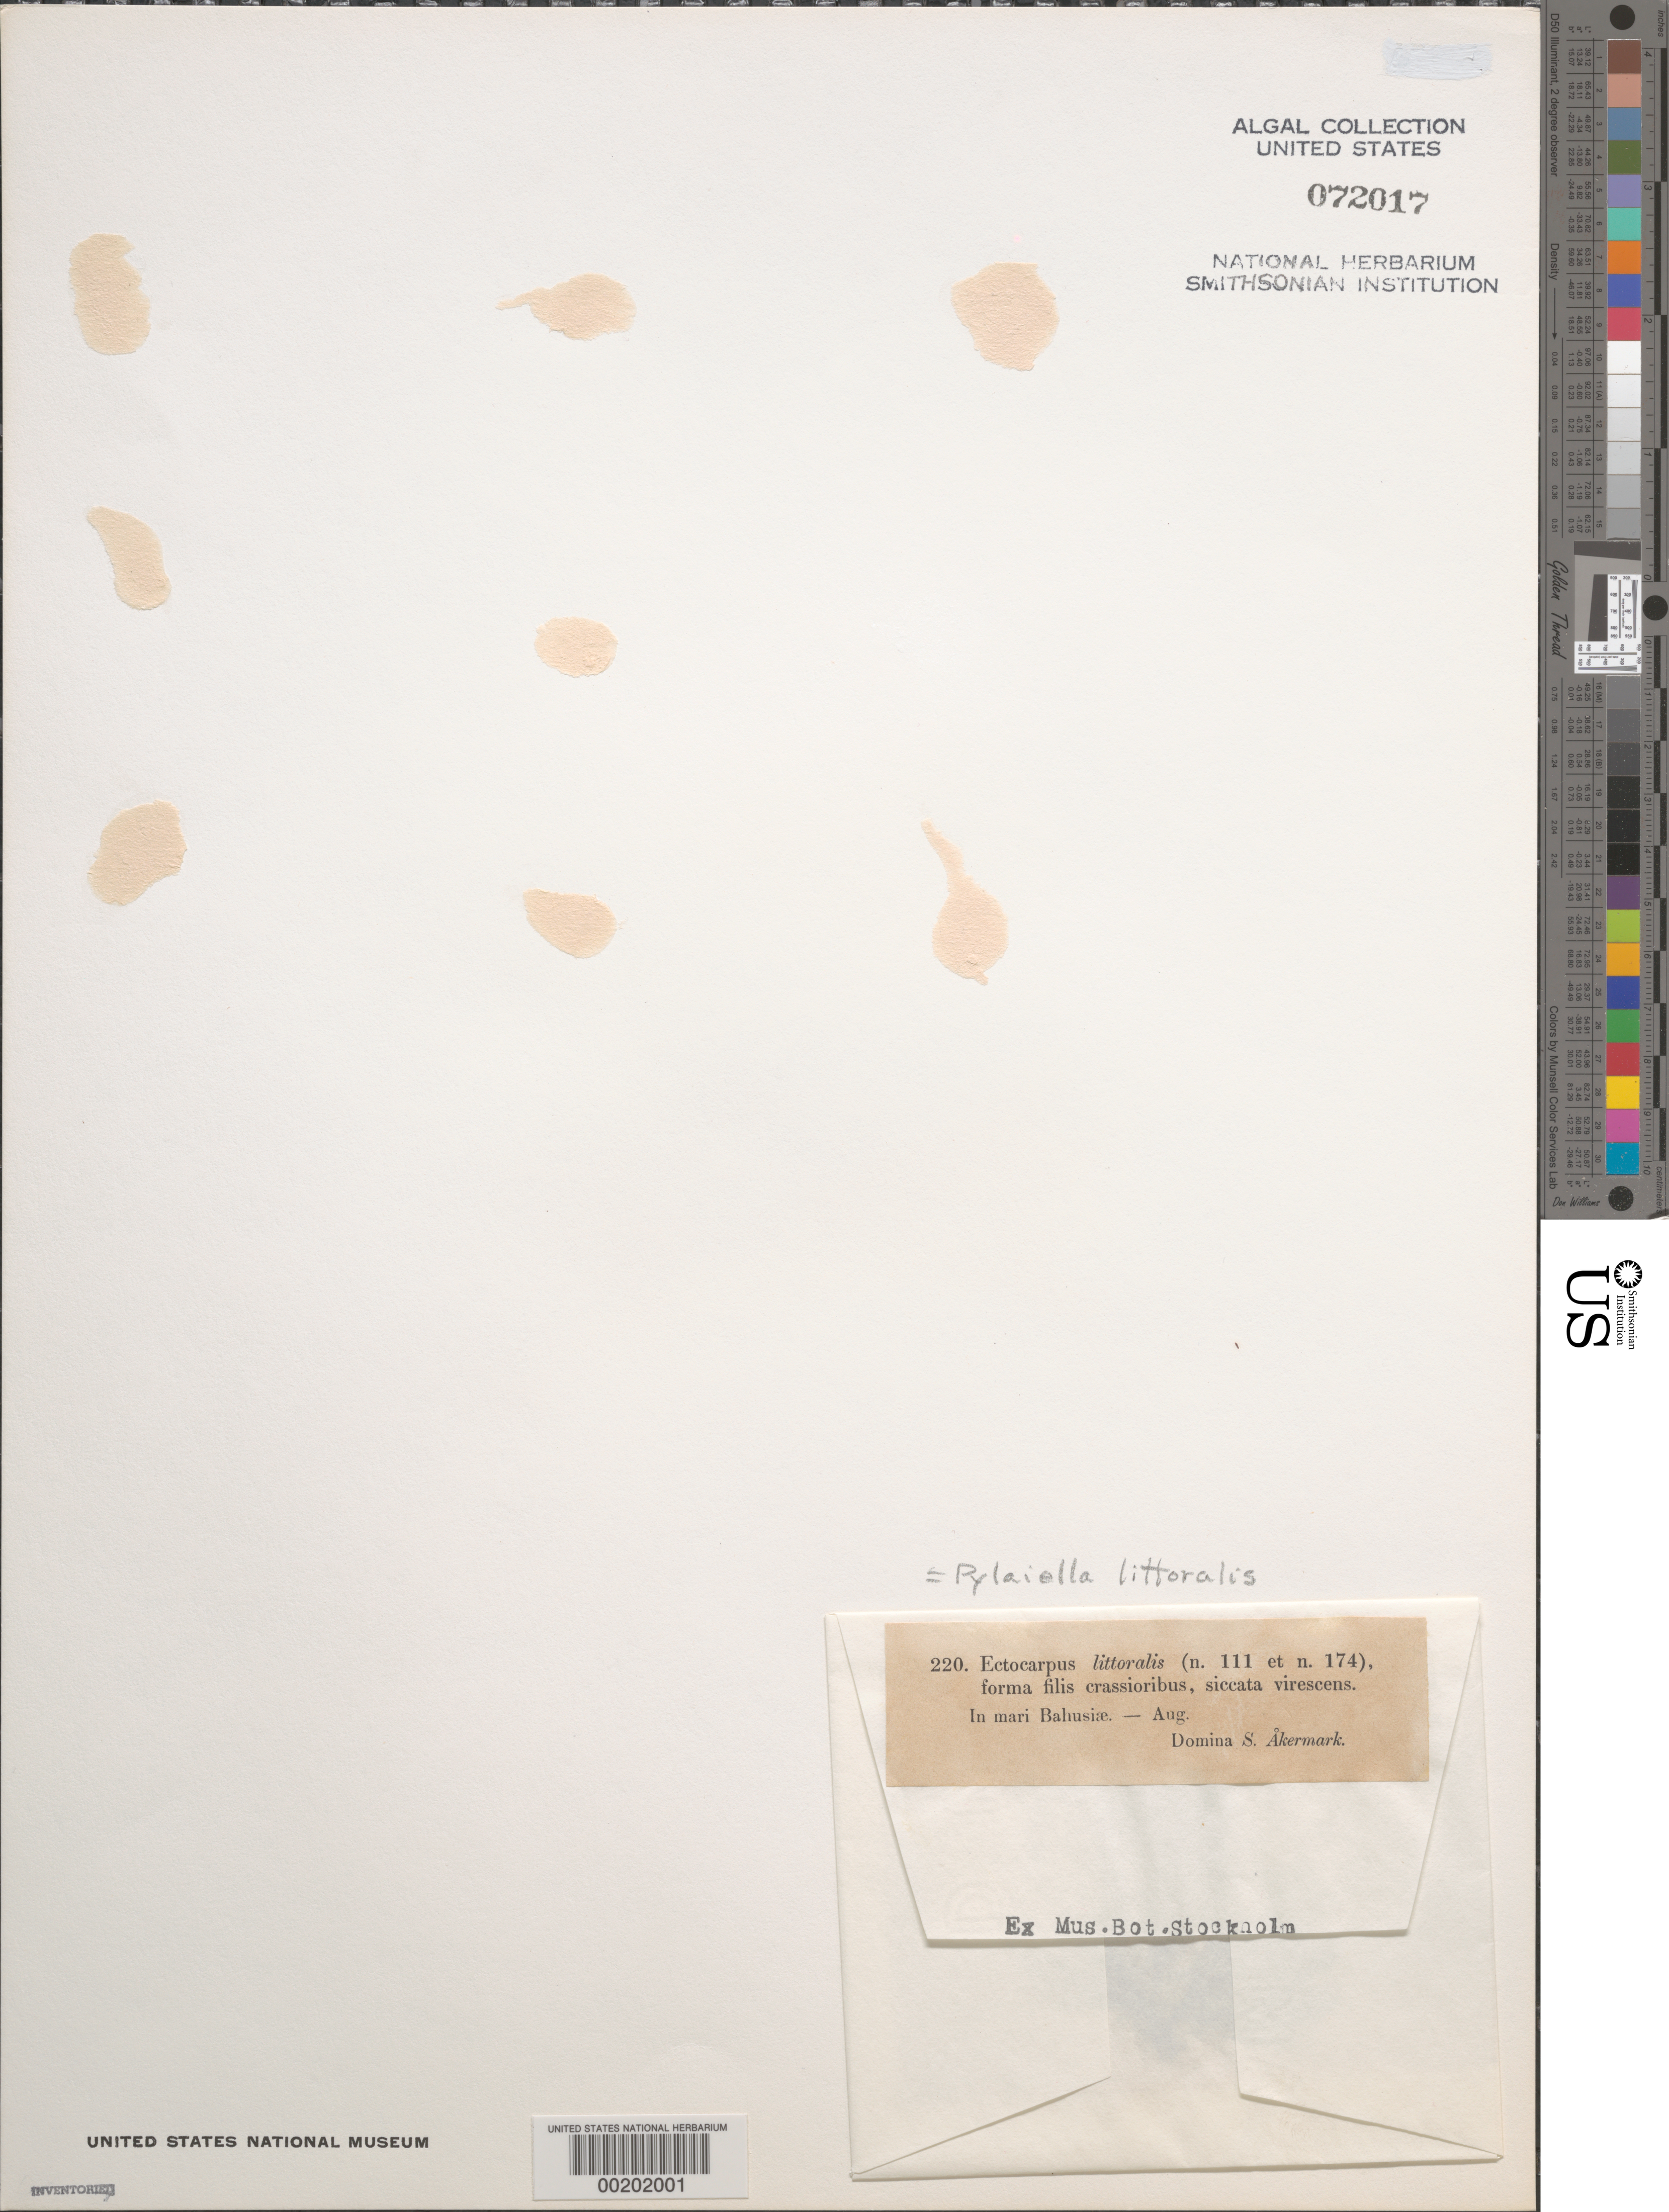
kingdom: Chromista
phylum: Ochrophyta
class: Phaeophyceae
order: Ectocarpales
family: Acinetosporaceae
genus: Pylaiella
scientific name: Pylaiella litoralis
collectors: S. Akermark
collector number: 220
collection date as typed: Aug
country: Sweden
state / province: Västra Götaland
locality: Bohus Bay (mari bahusiae)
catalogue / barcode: US 72017